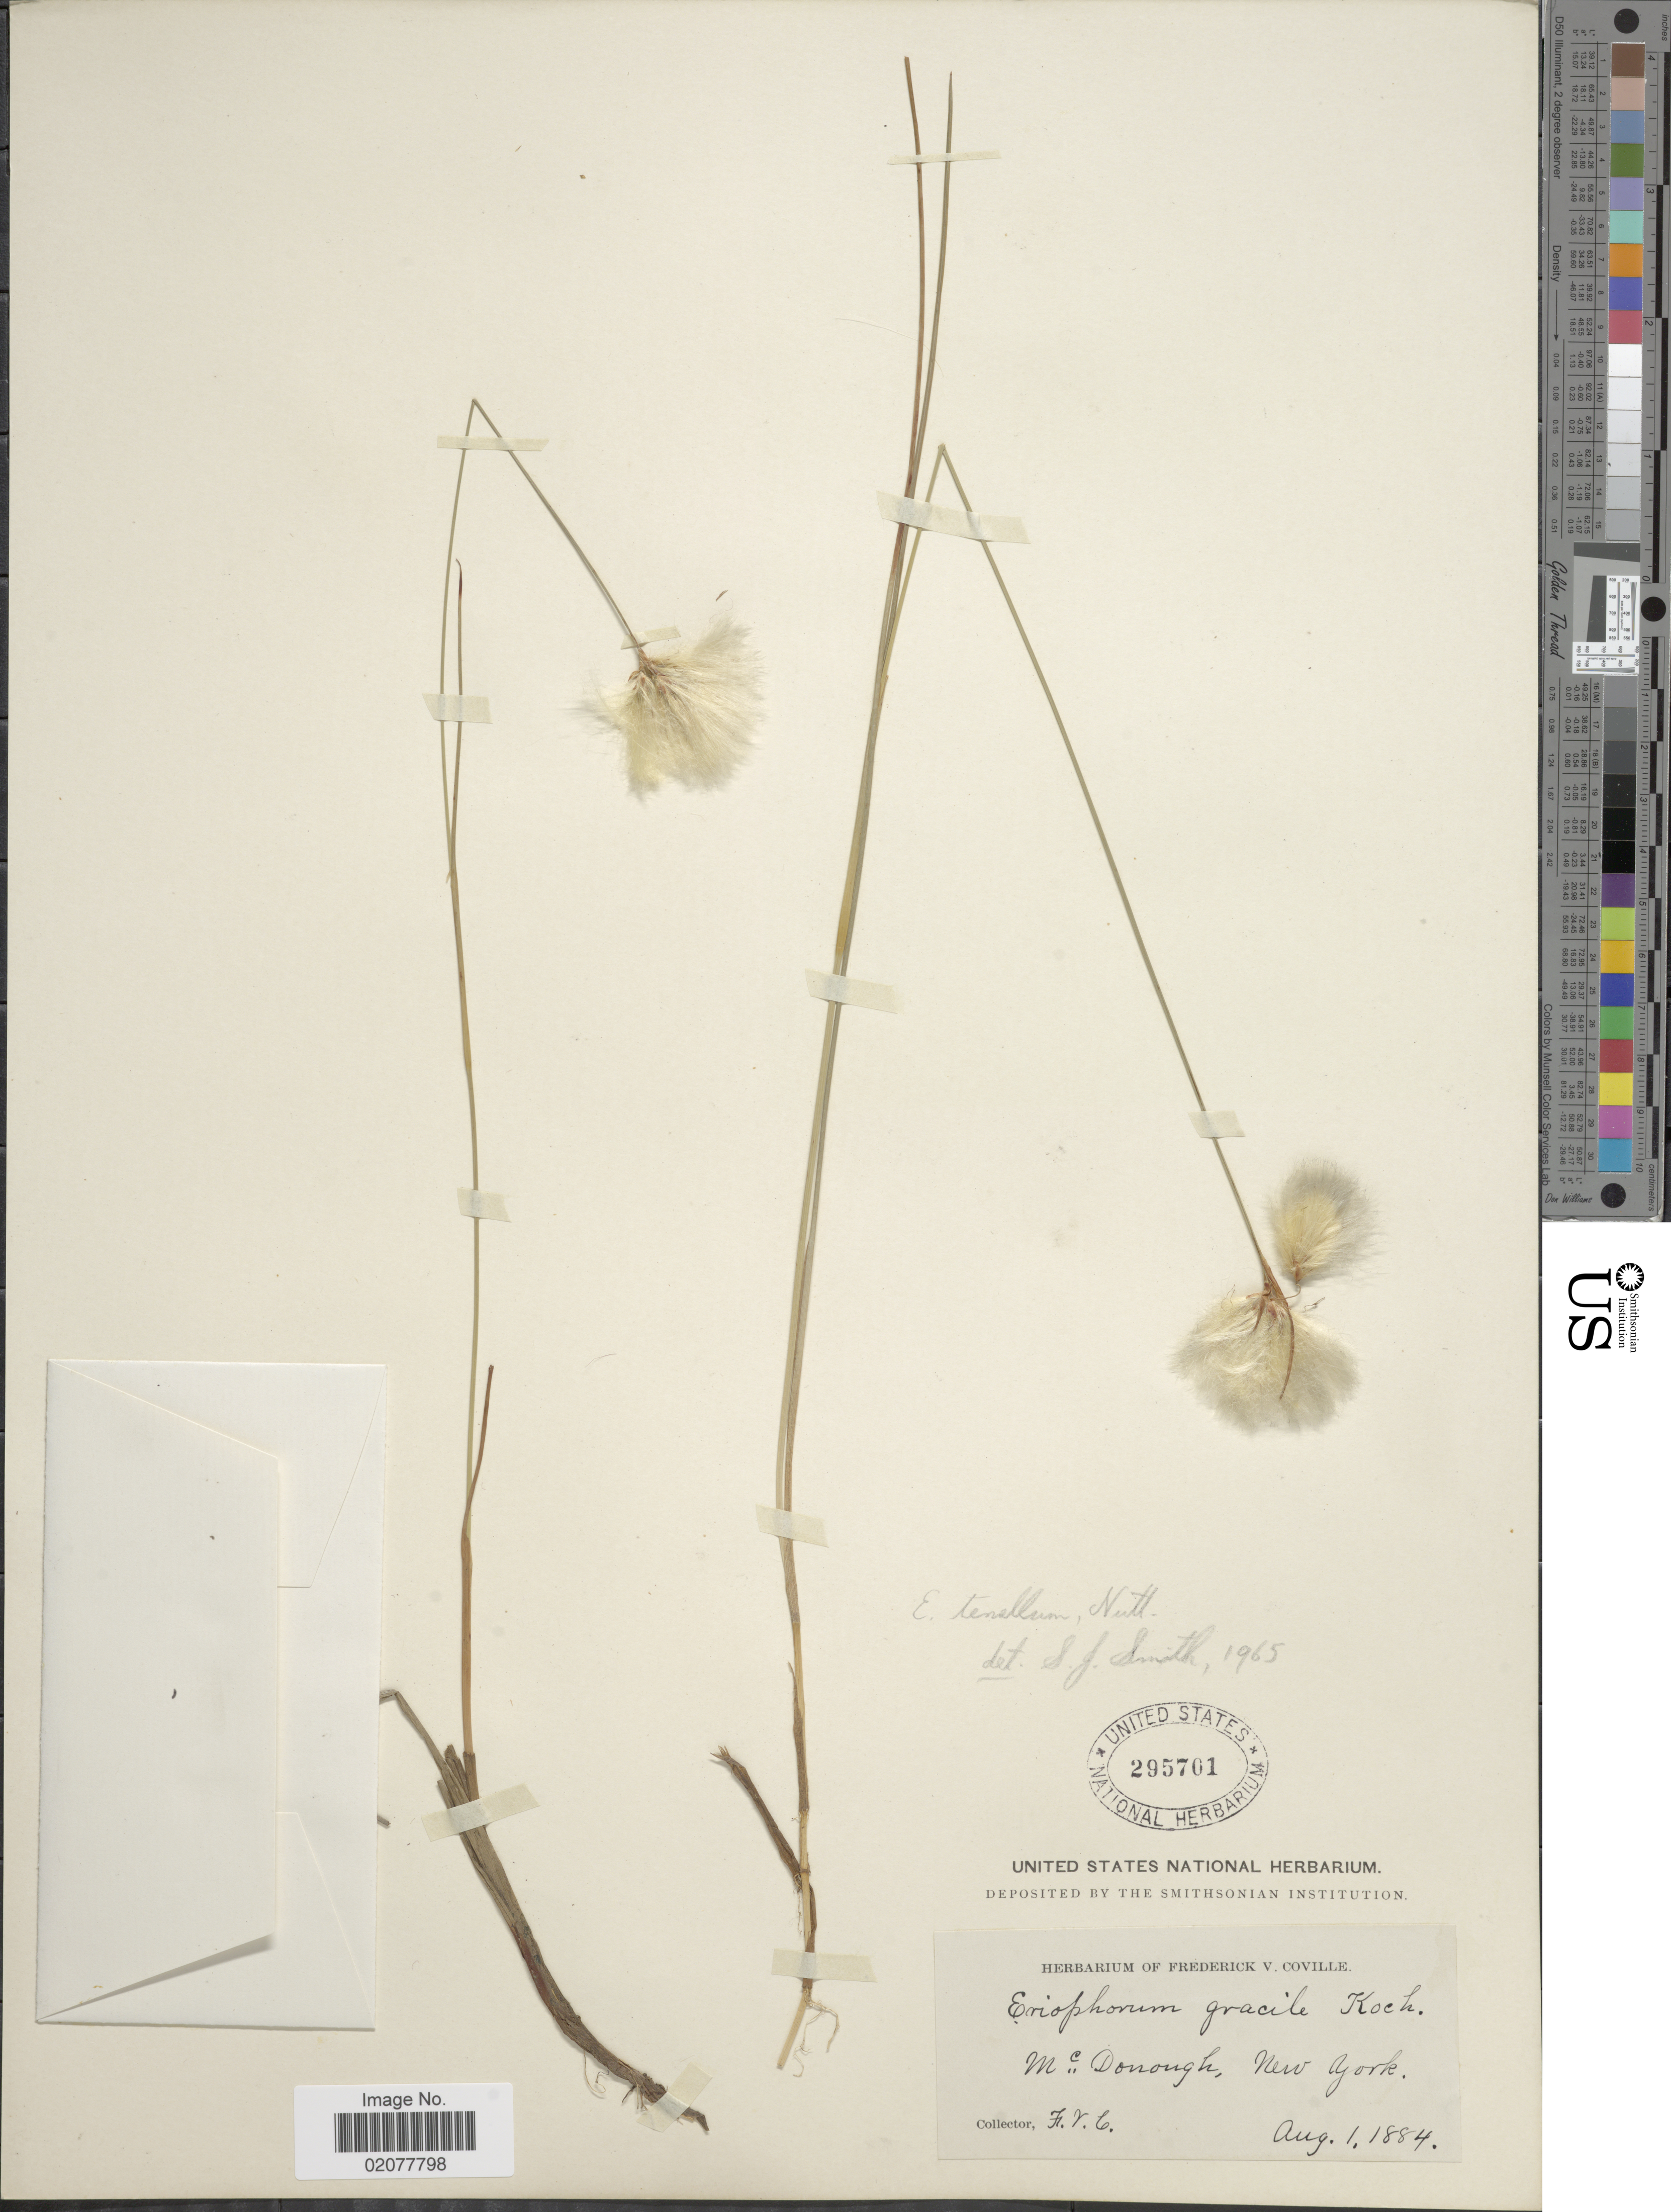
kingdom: Plantae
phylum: Tracheophyta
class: Liliopsida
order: Poales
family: Cyperaceae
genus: Eriophorum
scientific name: Eriophorum tenellum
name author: Nutt.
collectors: F. V. Coville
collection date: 1884-08-01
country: United States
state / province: New York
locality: Mc. Donough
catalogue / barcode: US 295701